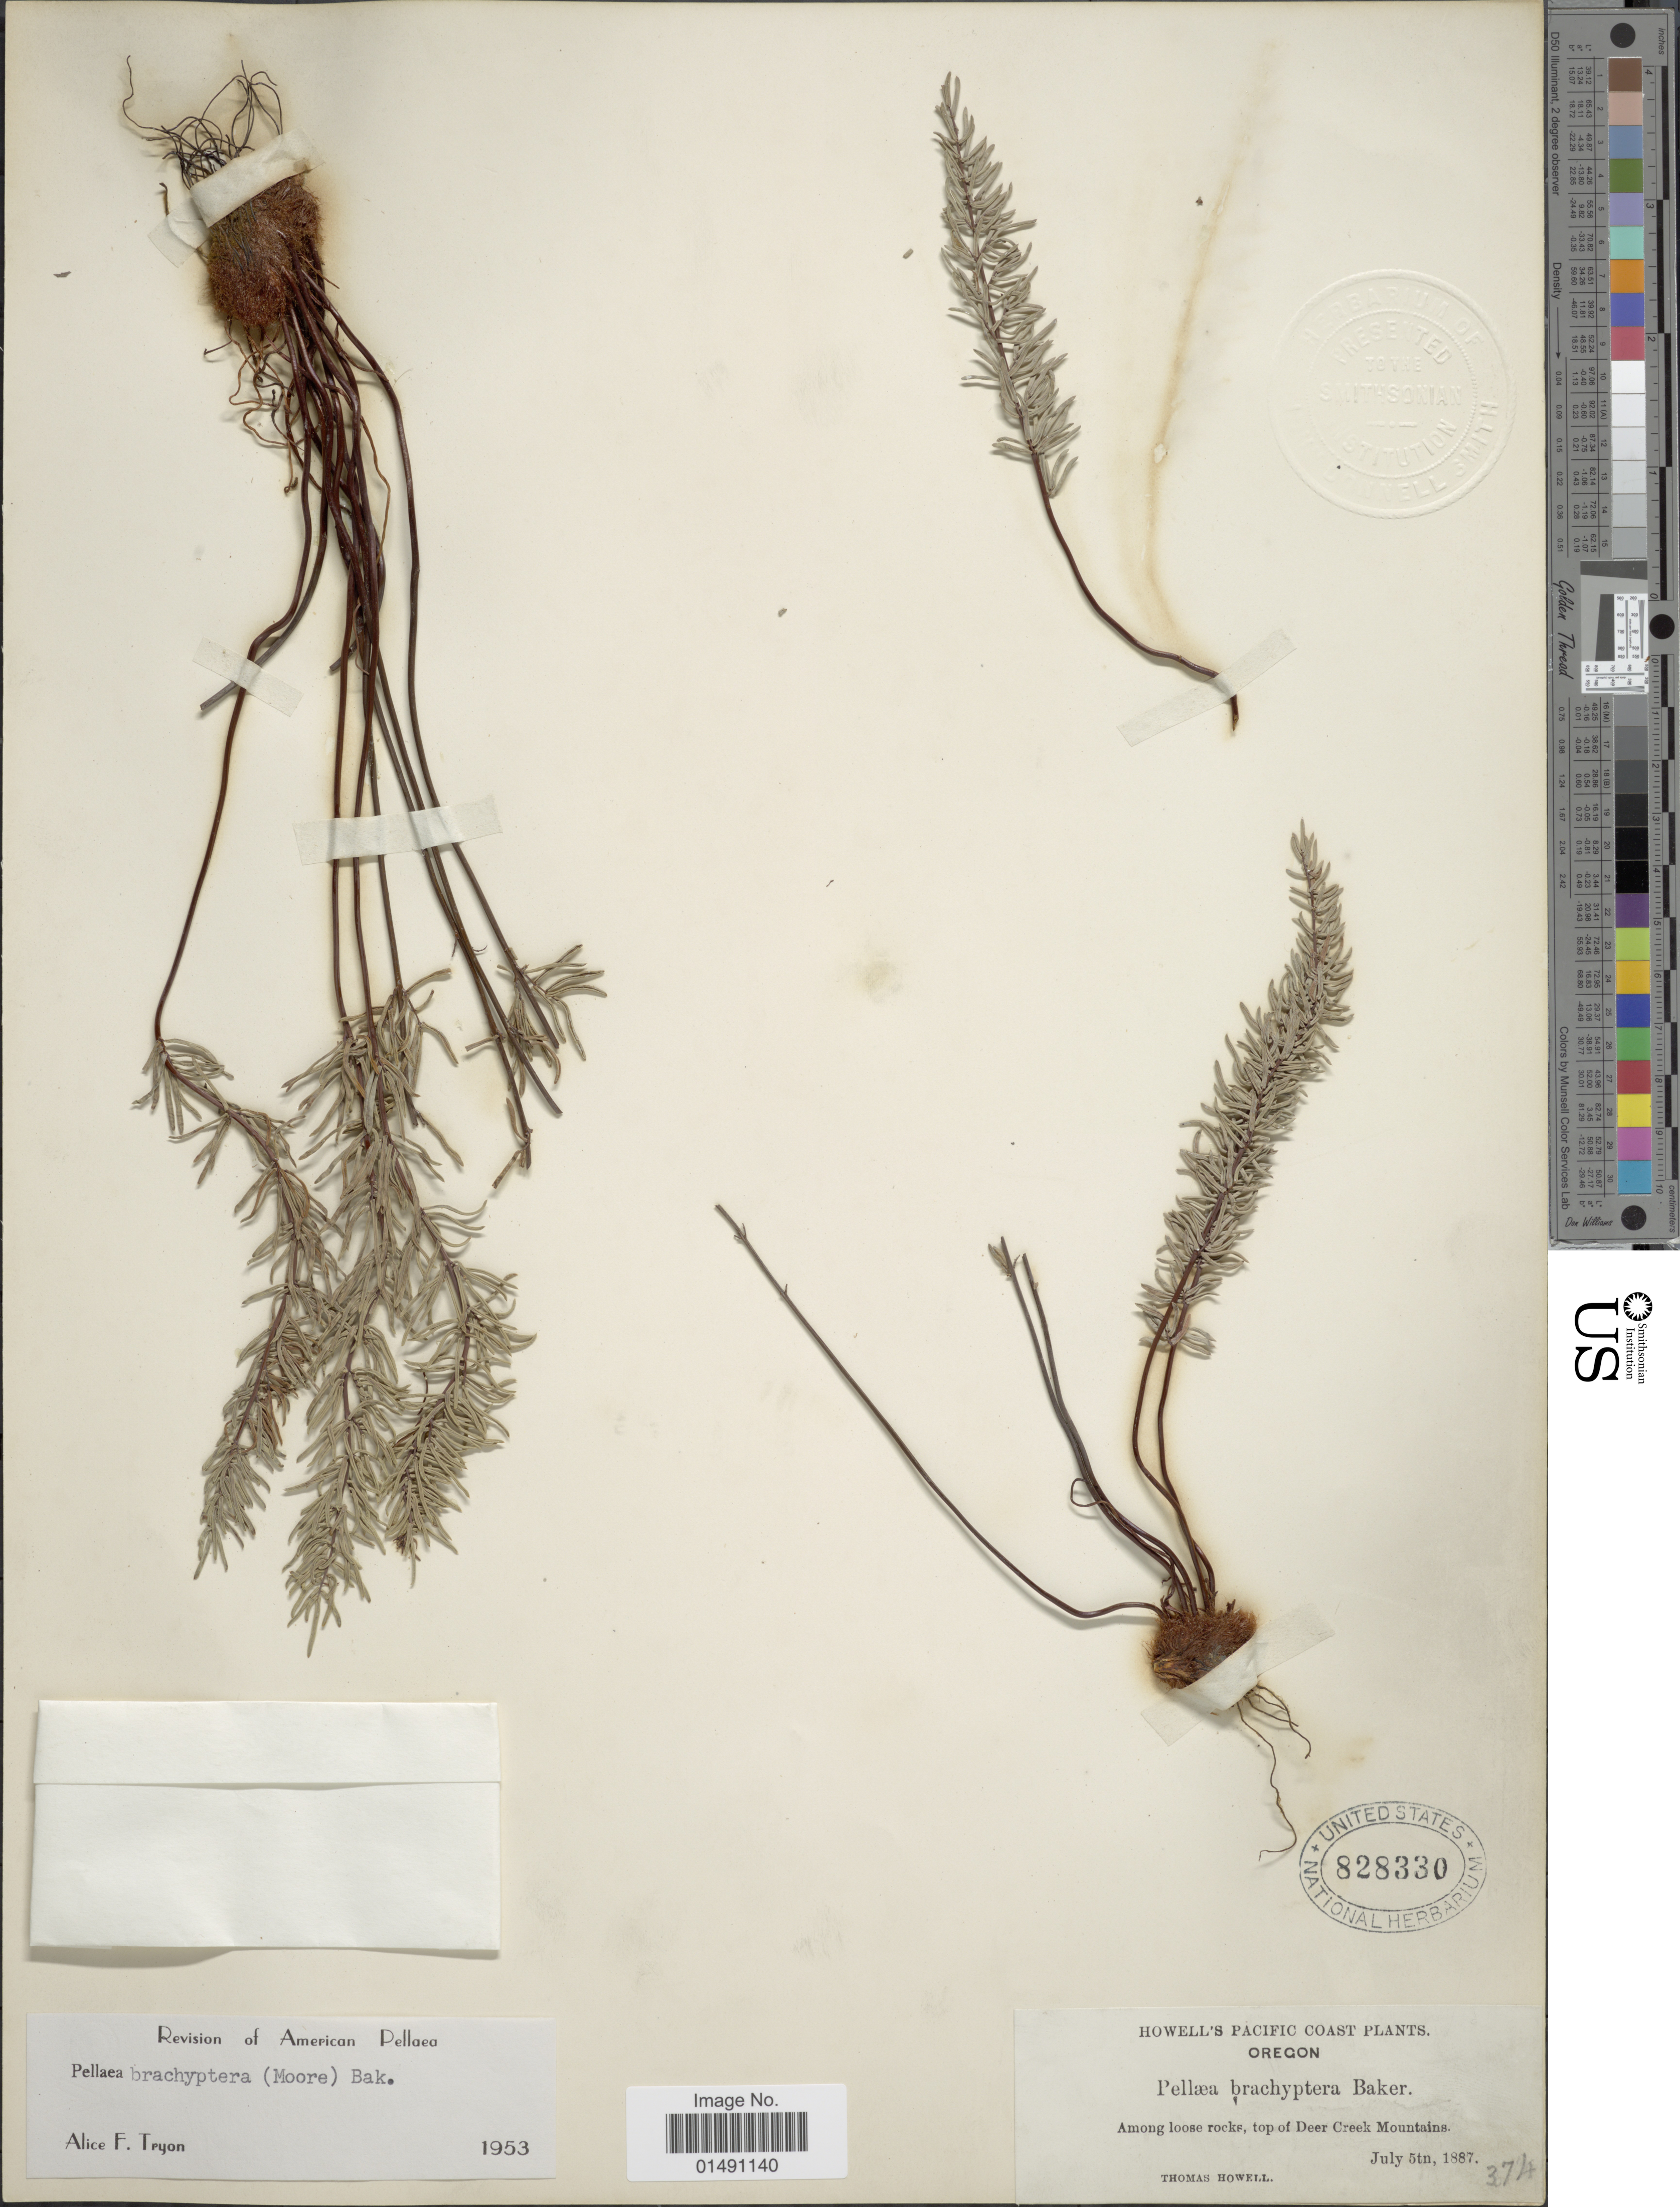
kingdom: Plantae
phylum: Tracheophyta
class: Polypodiopsida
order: Polypodiales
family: Pteridaceae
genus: Pellaea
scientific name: Pellaea brachyptera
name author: (T. Moore) Baker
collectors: T. Howell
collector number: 374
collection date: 1887-07-05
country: United States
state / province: Oregon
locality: Among loose rocks, top of Deer Creek Mountains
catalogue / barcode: US 828330